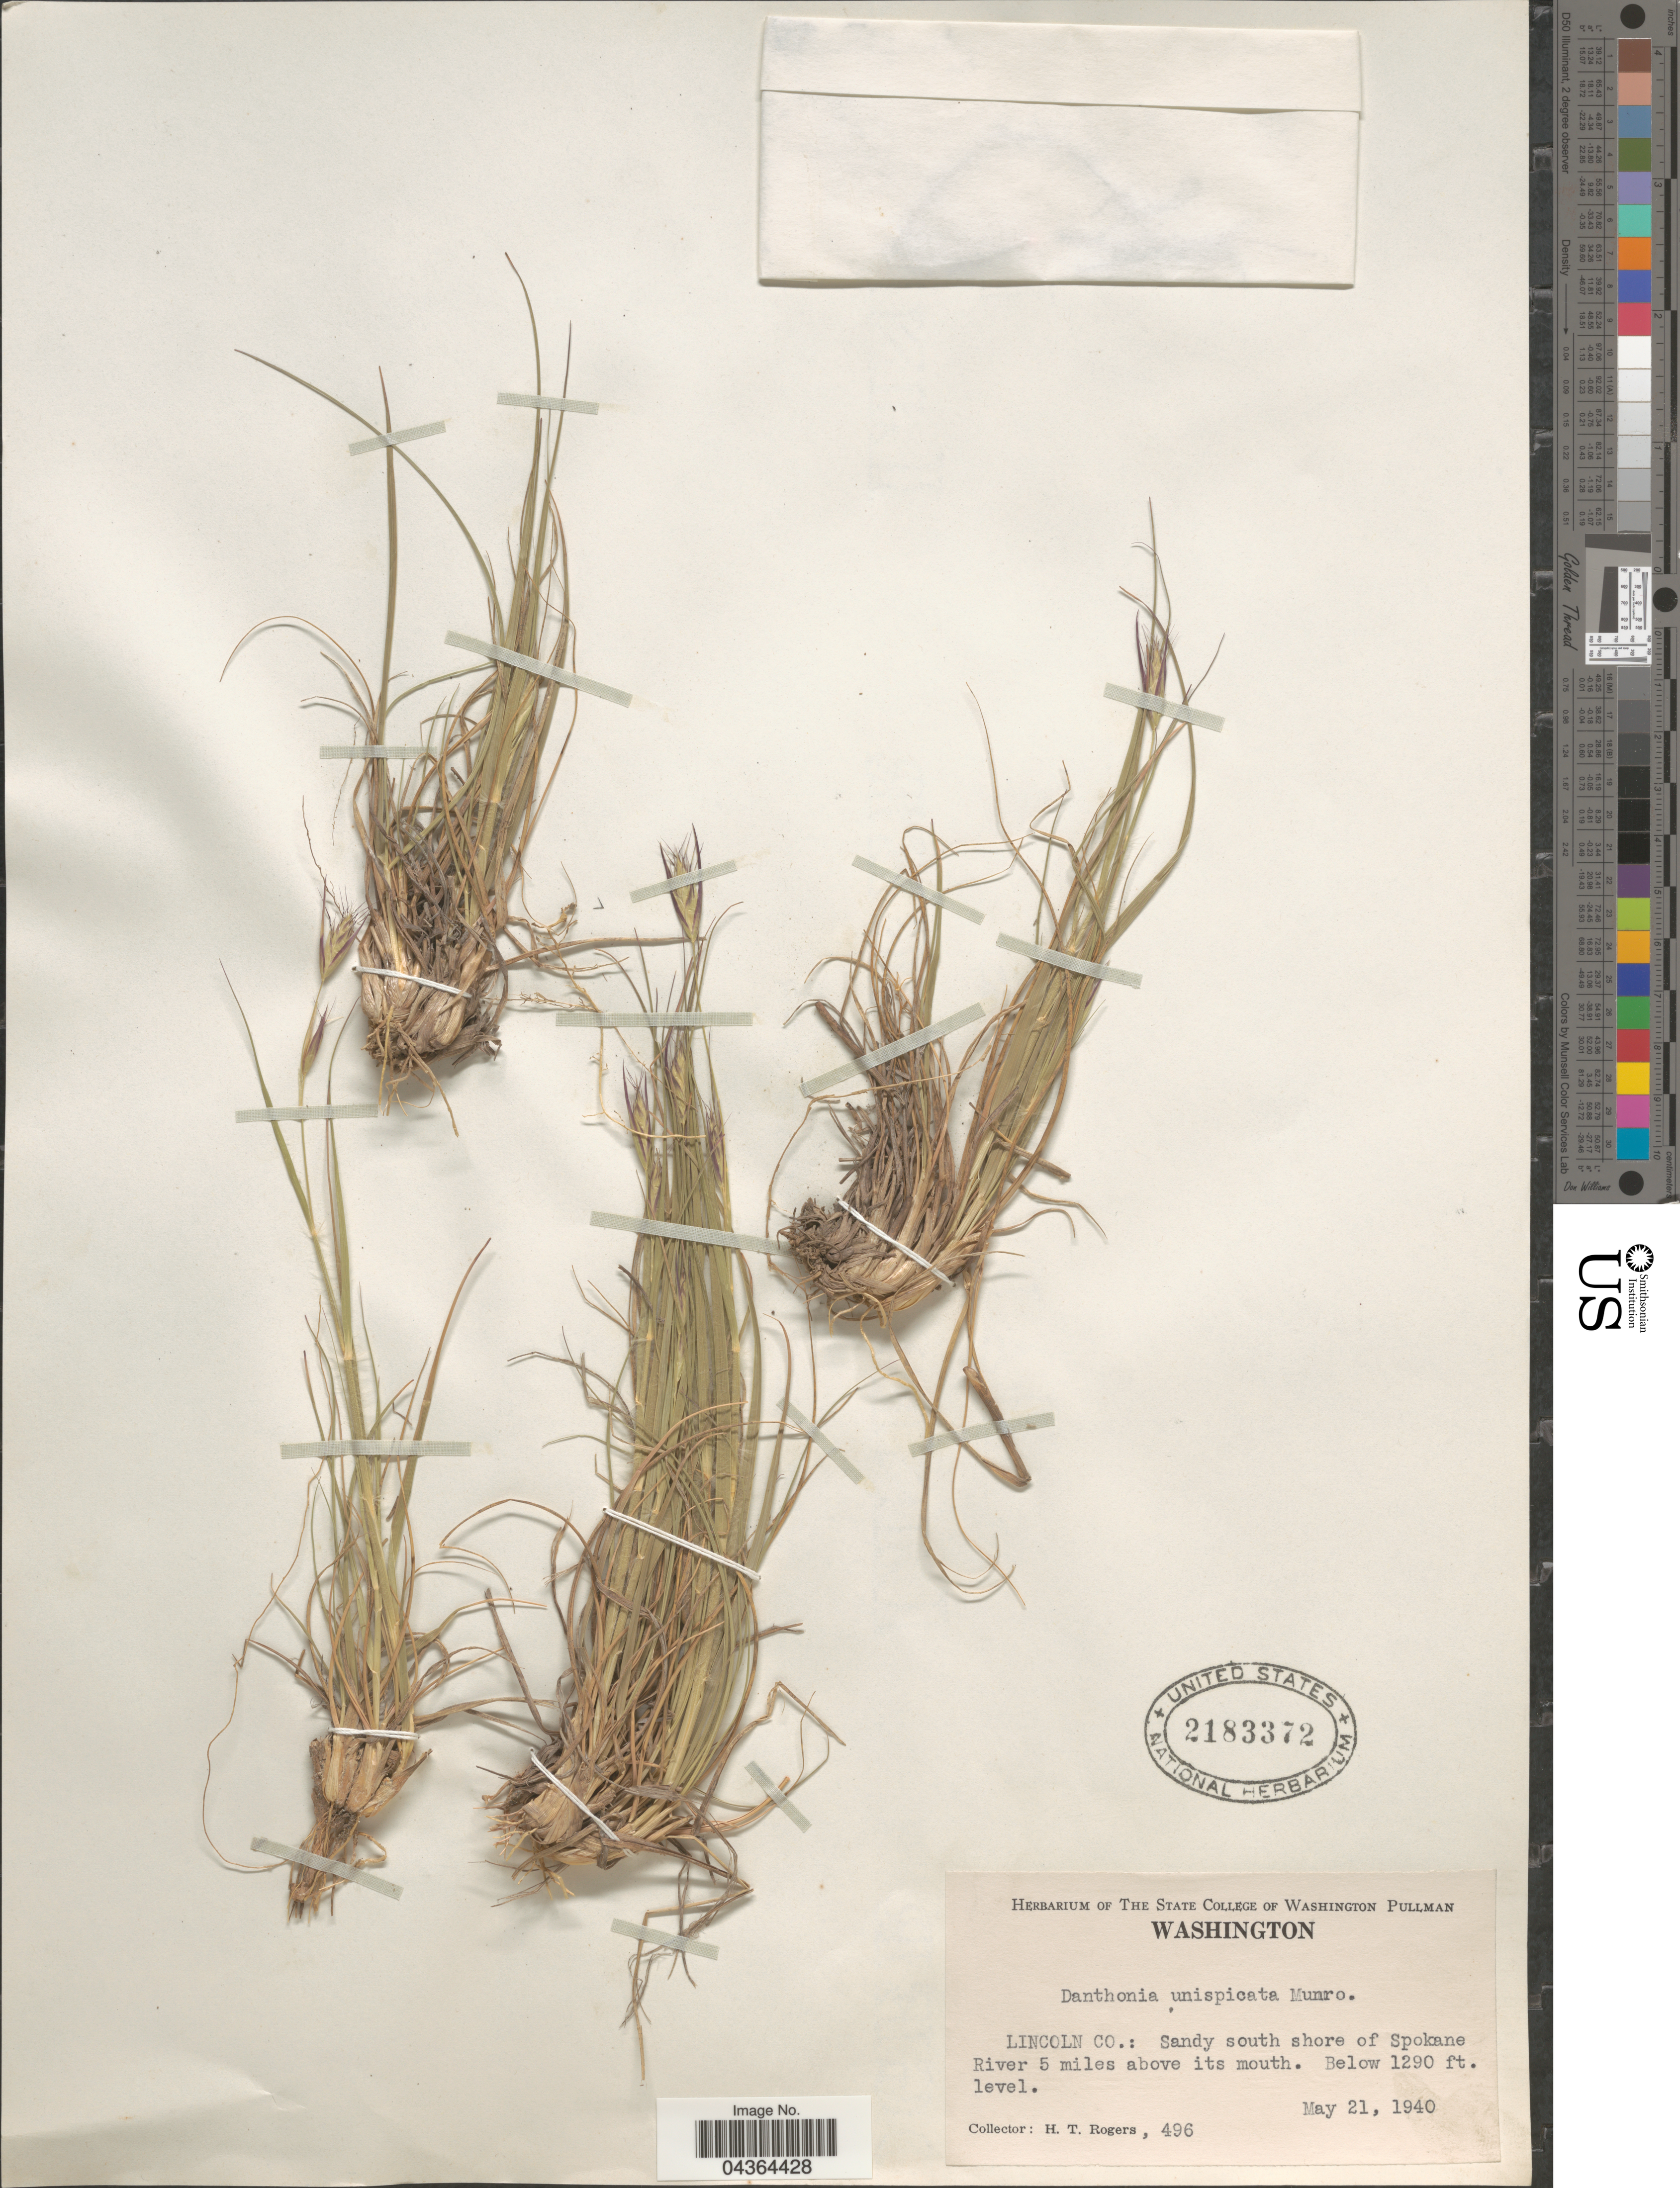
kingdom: Plantae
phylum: Tracheophyta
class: Liliopsida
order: Poales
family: Poaceae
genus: Danthonia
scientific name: Danthonia unispicata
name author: (Thurb.) Munro ex Macoun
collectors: H. Rogers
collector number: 496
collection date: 1940-05-21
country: United States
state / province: Washington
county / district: Lincoln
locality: Lincoln Co.: Sandy south shore of Spokane River 5 miles above its mouth.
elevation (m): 393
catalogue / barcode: US 2183372